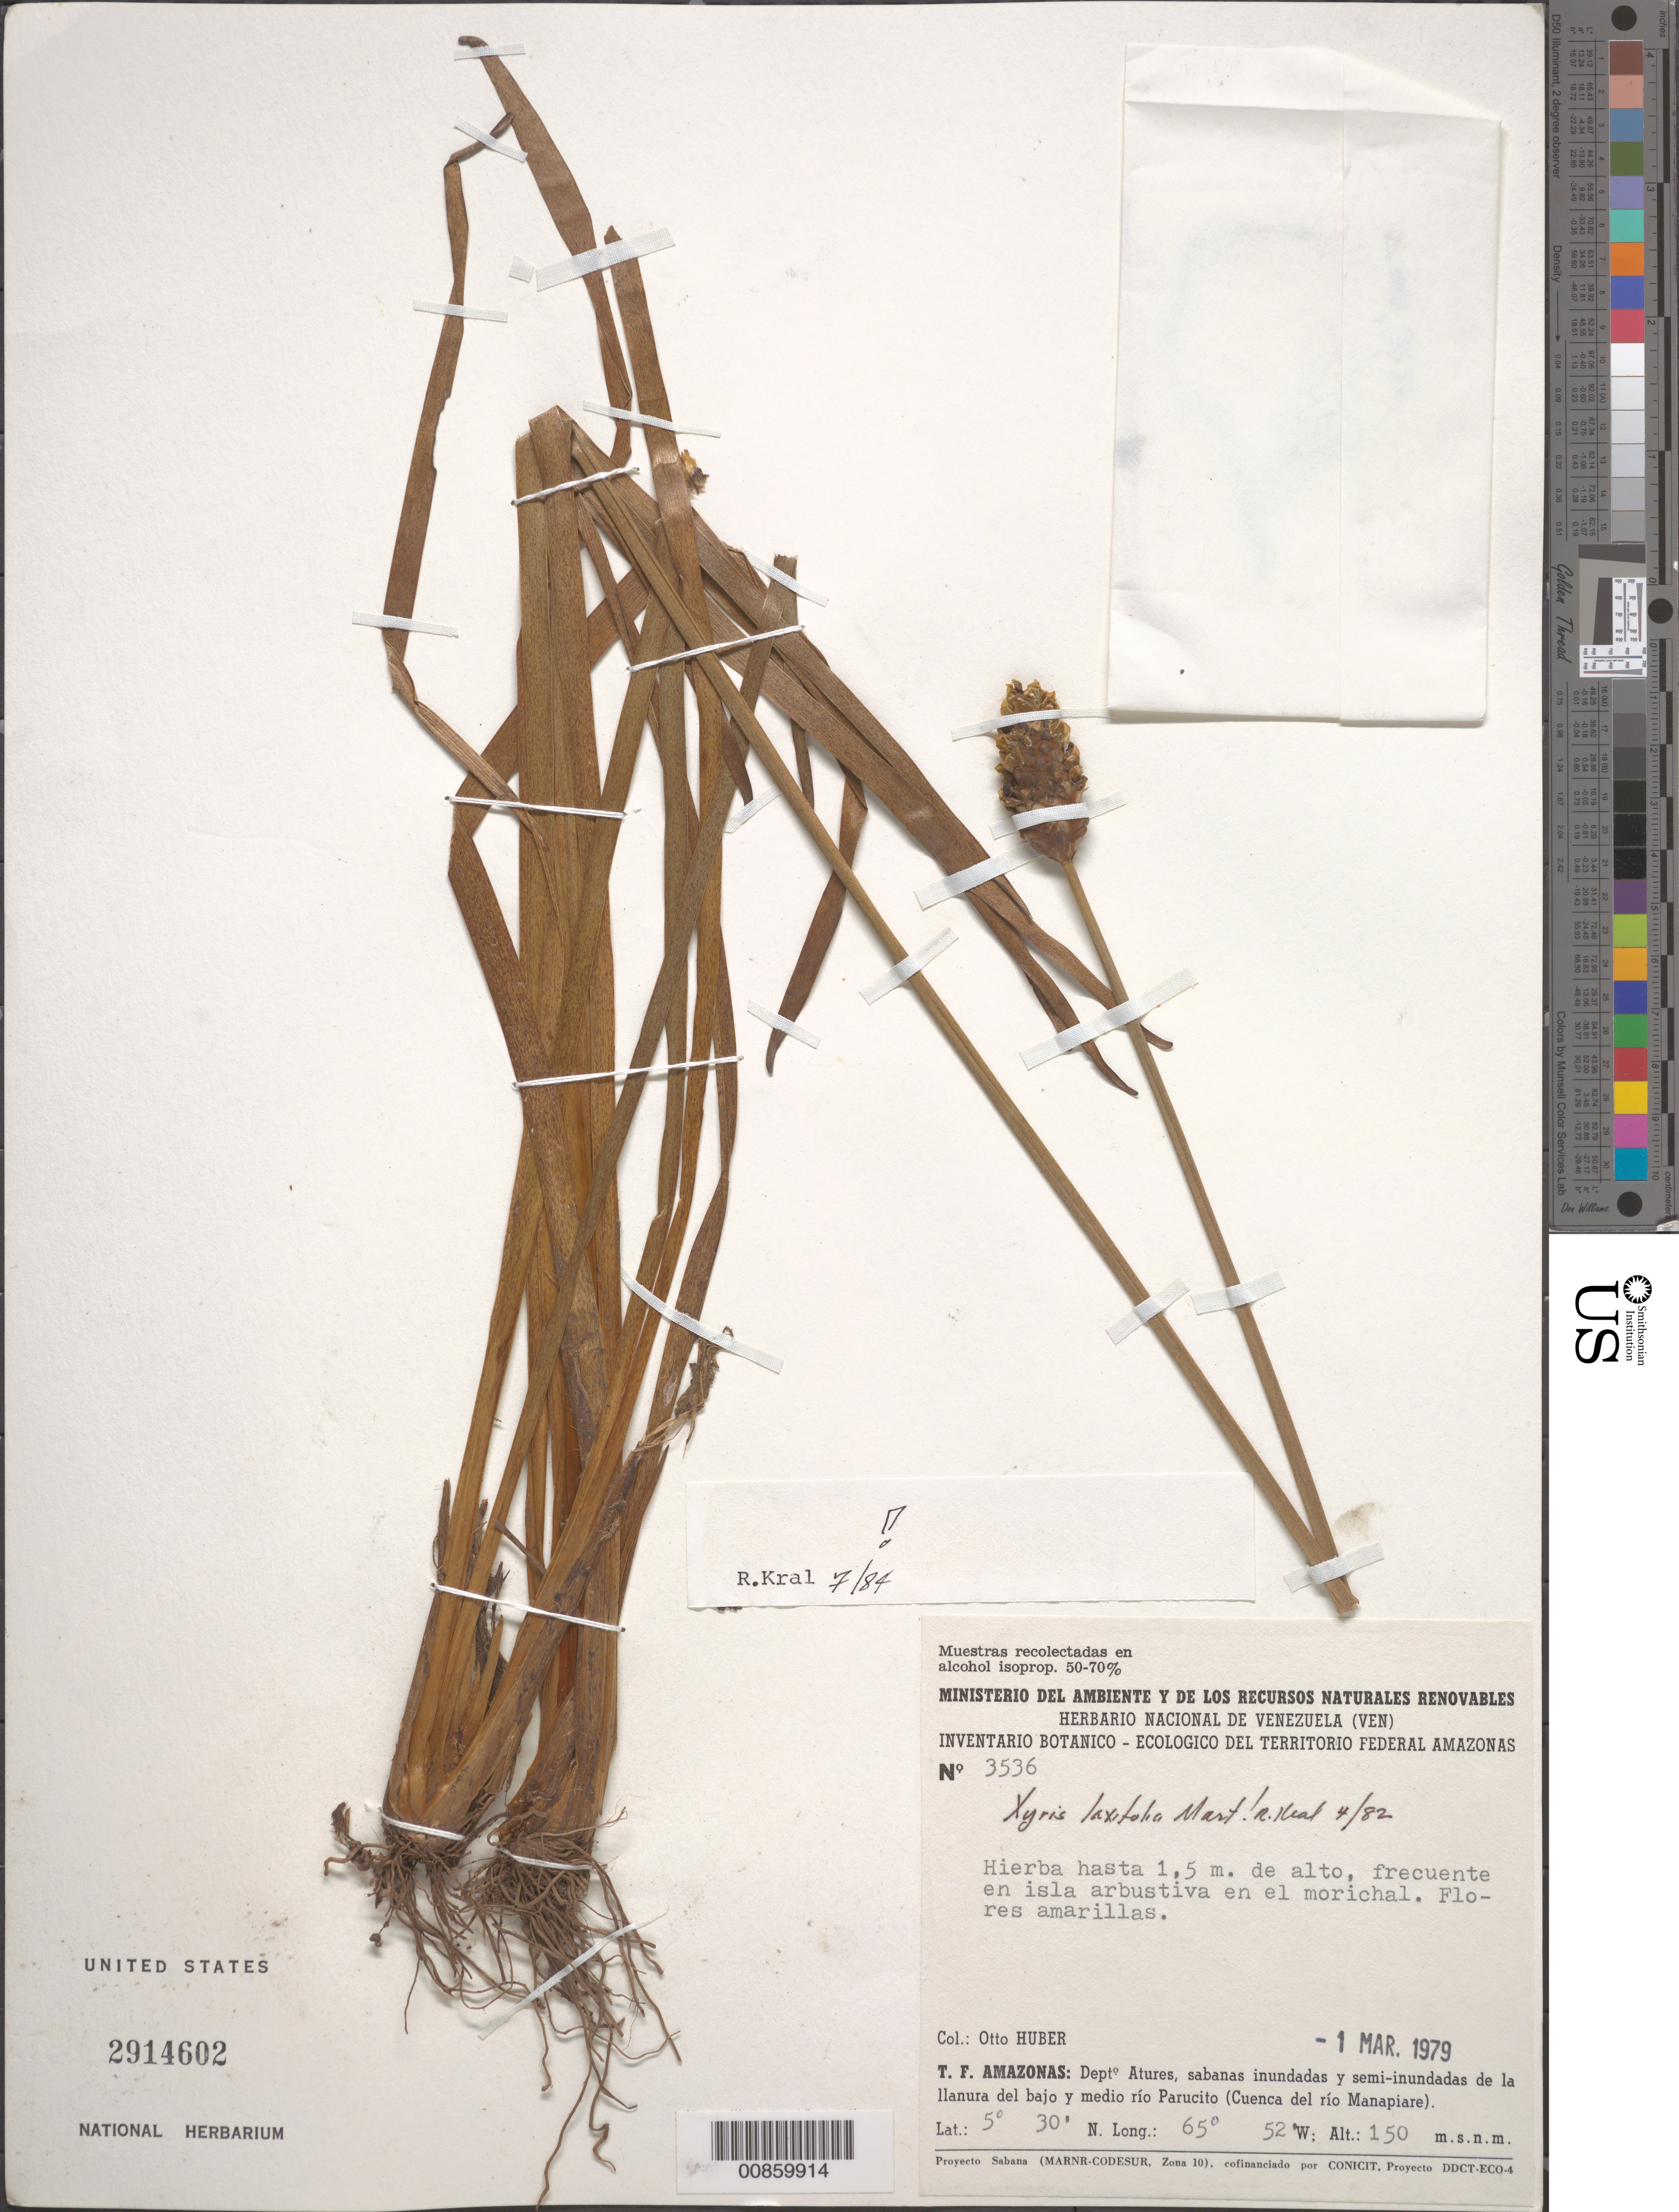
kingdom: Plantae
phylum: Tracheophyta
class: Liliopsida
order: Poales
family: Xyridaceae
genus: Xyris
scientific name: Xyris laxifolia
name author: Mart.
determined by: Kral, Robert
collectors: O. Huber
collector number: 3536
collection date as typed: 1-Mar-79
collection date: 1979-03-01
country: Venezuela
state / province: Amazonas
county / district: Atures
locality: Río Parucito, bajo y medio río (Cuenca del río Manapiare)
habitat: Sabanas inundadas y semi-inundadas de la llanura del río; en isla arbustiva en el morichal.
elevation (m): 150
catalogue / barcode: US 2914602